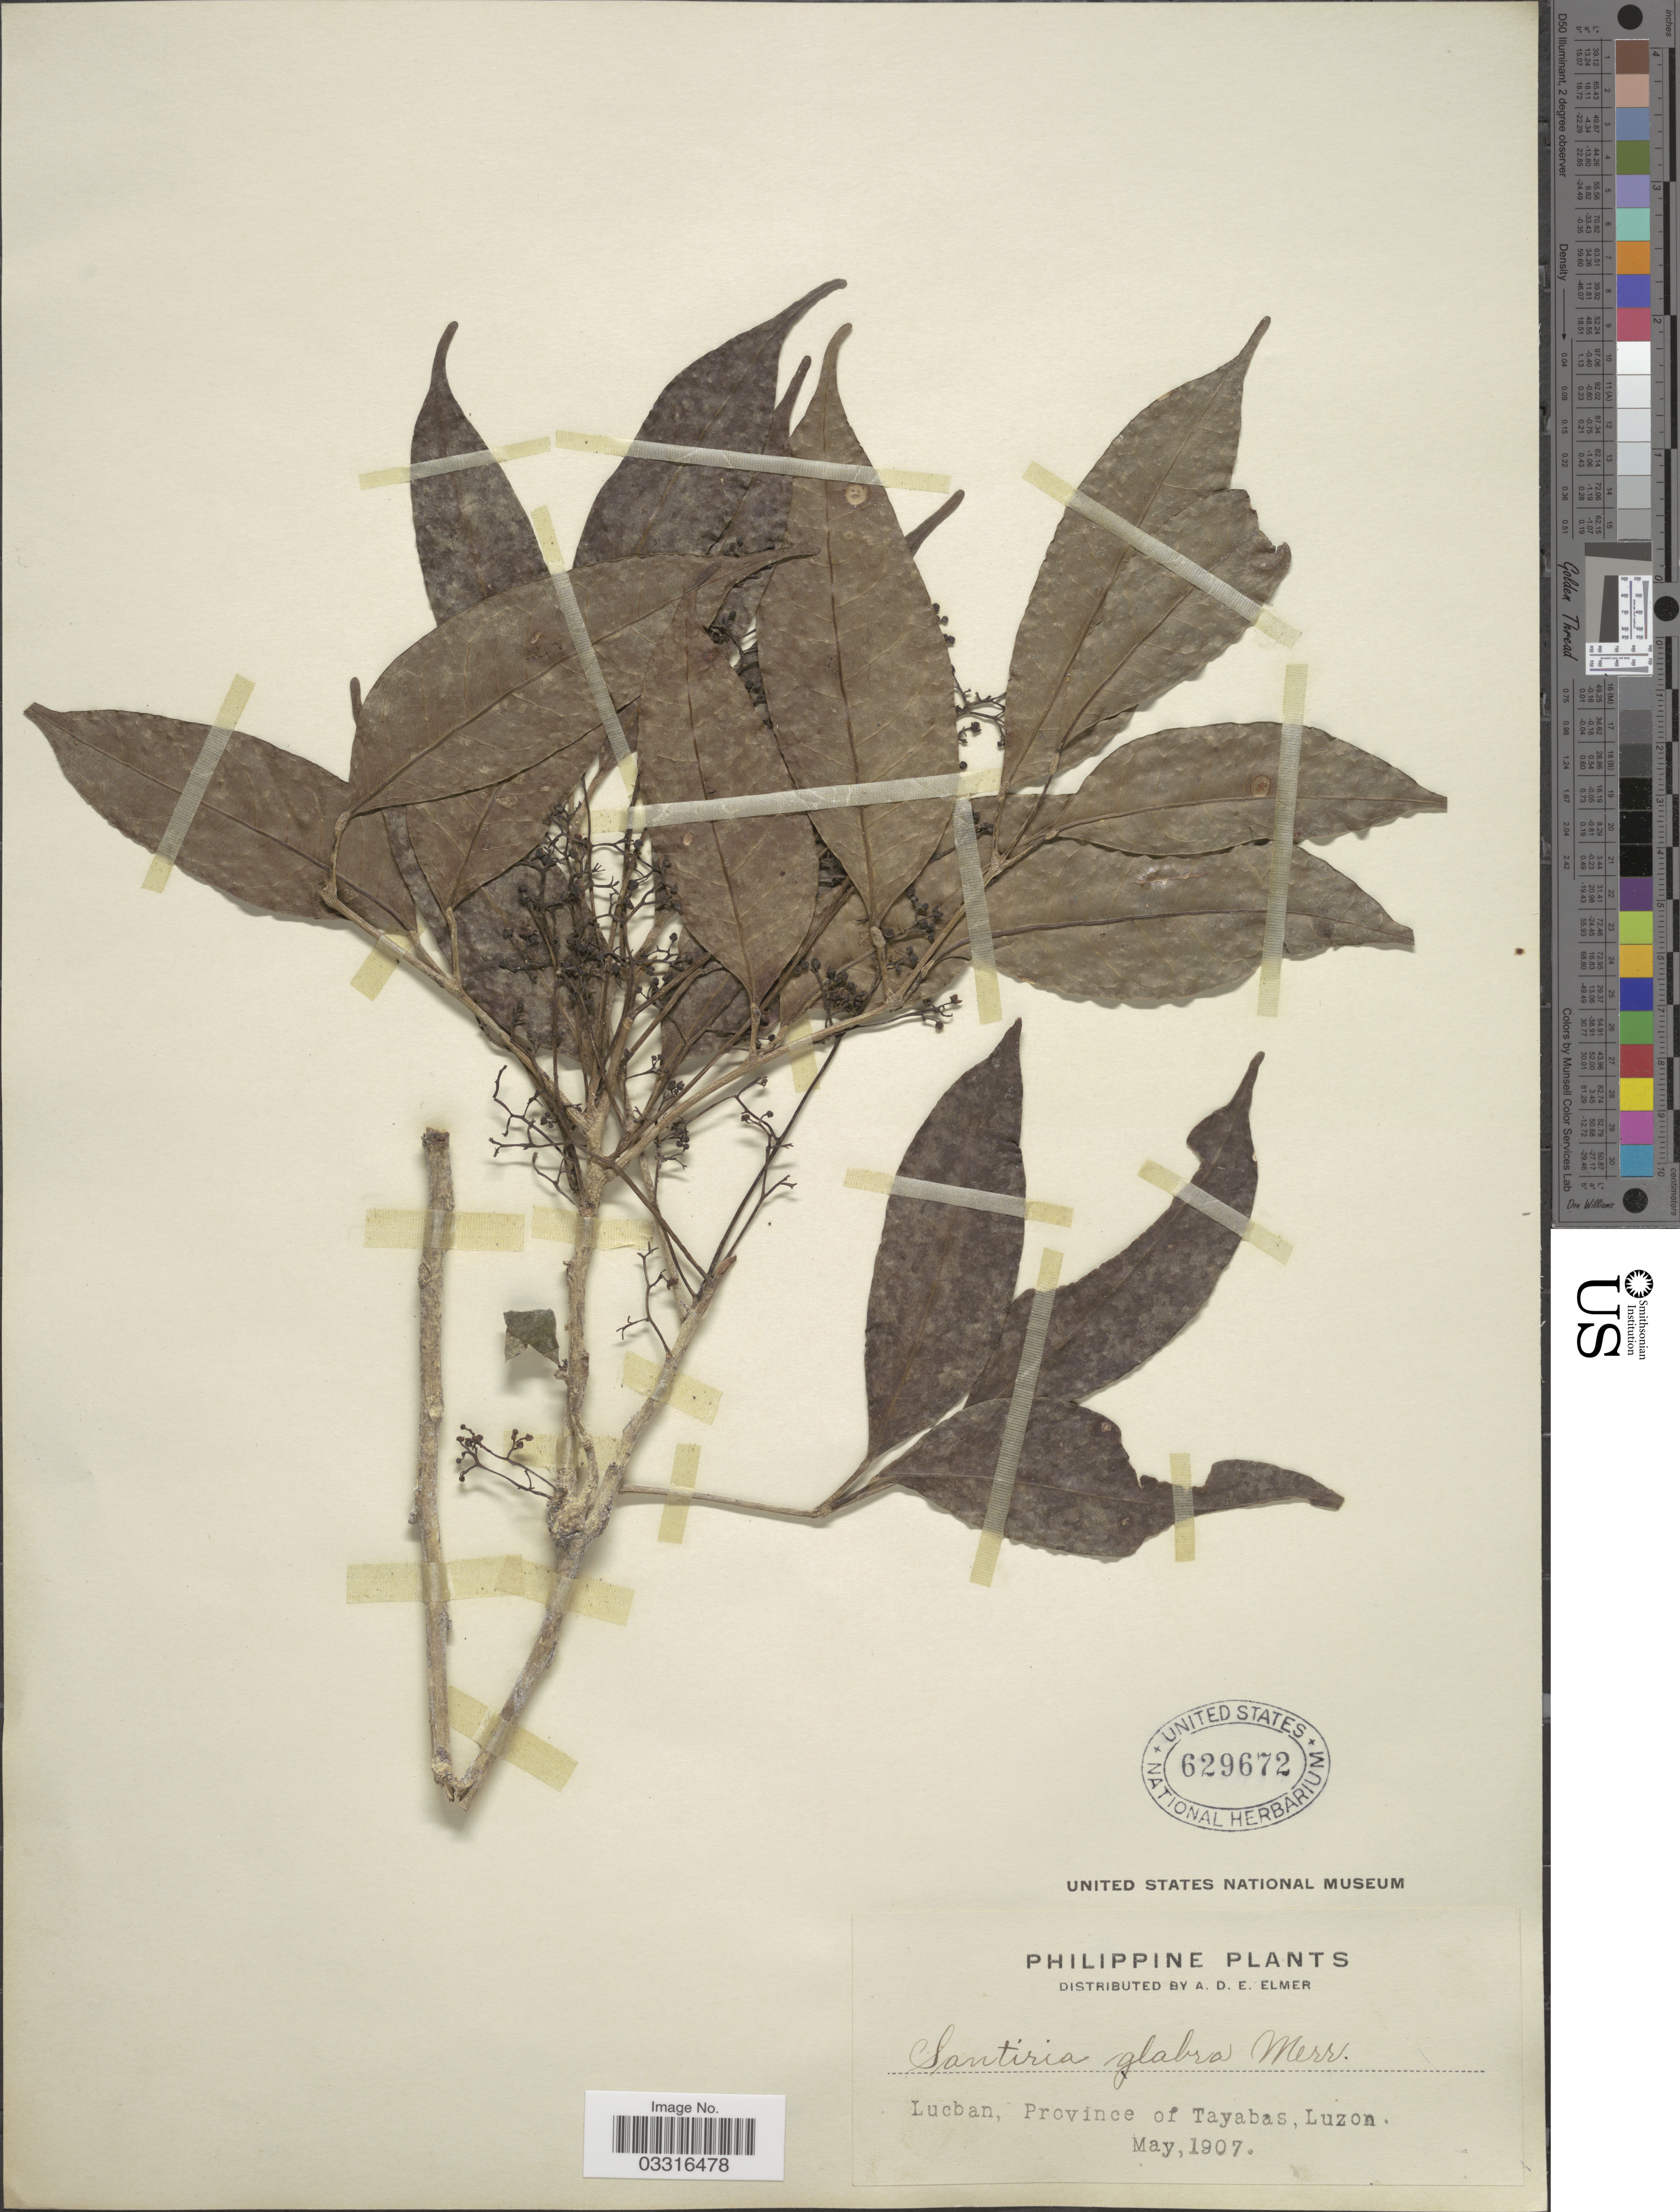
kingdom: Plantae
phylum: Tracheophyta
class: Magnoliopsida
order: Sapindales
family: Burseraceae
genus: Santiria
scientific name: Santiria glabra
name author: Merr.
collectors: A. D. E. Elmer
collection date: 1907-05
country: Philippines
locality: Lucban, Province of Tayabas, Luzon.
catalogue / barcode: US 629672